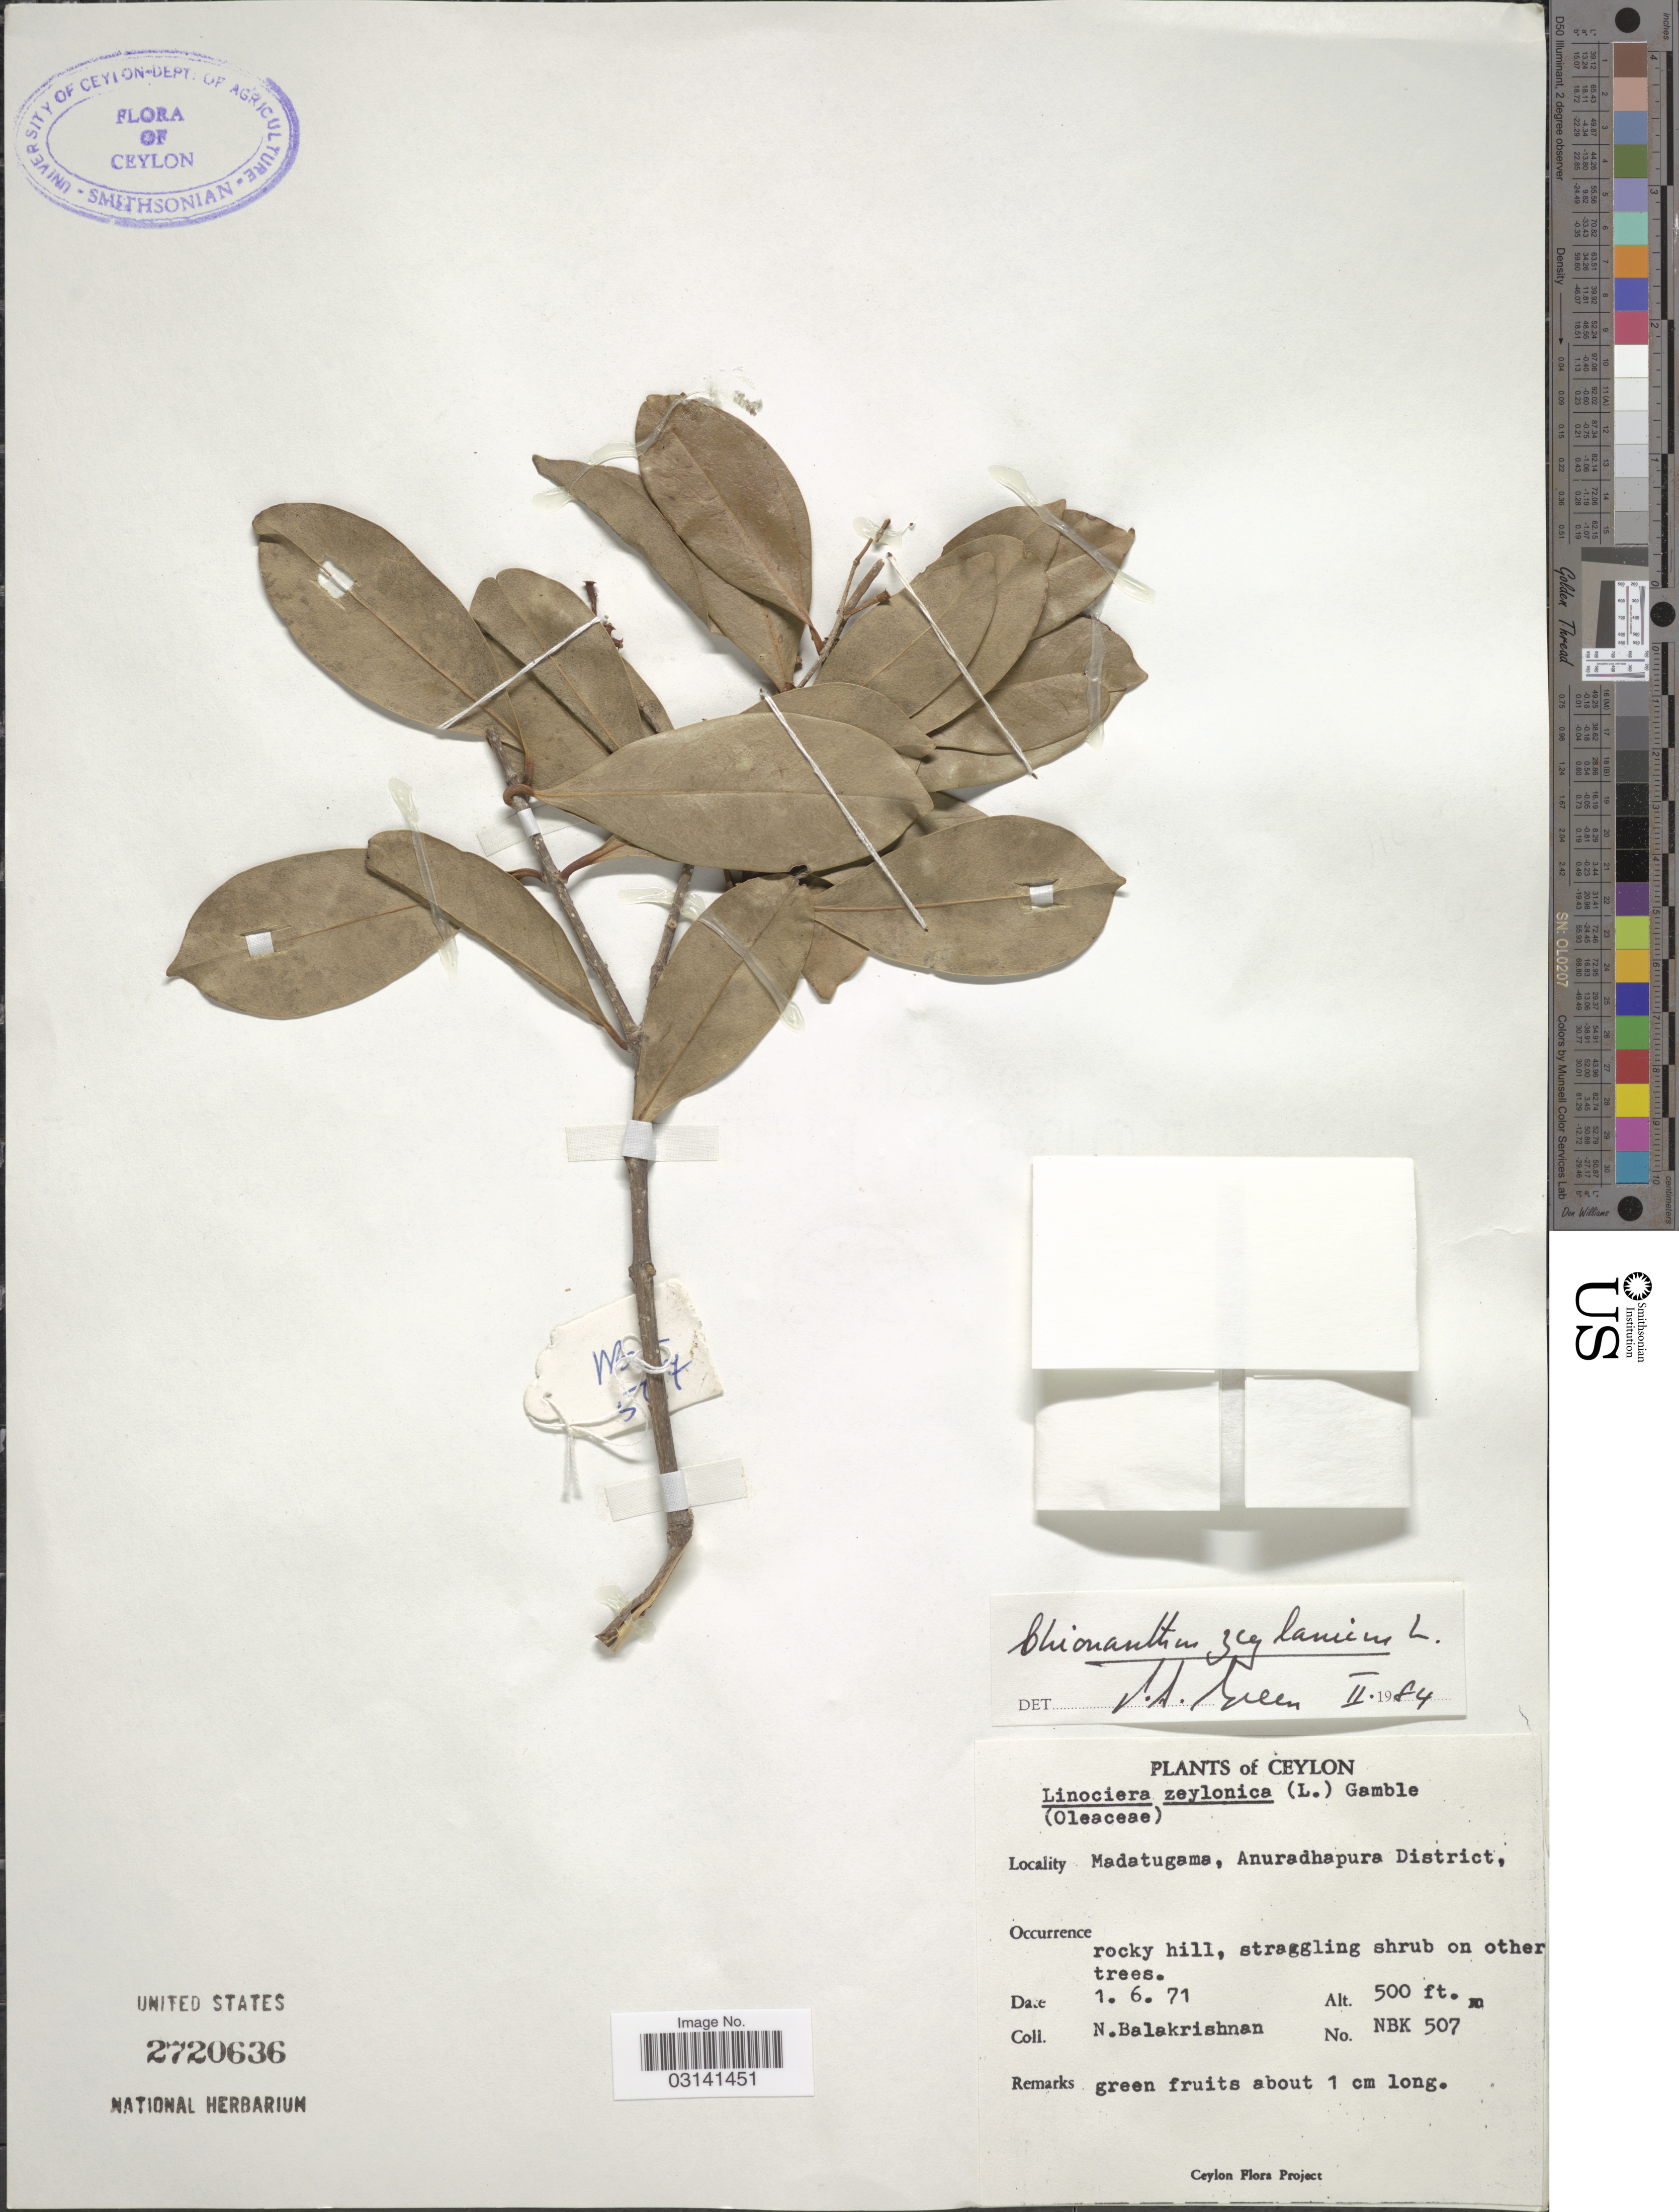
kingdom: Plantae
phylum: Tracheophyta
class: Magnoliopsida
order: Lamiales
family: Oleaceae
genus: Chionanthus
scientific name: Chionanthus zeylanicus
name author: L.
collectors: N. Balakrishnan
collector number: NBK 507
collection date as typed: Transcribed d/m/y: 1/6/71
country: Sri Lanka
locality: Ceylon. Madatugama, Anuradhapura District.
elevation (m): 152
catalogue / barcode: US 2720636